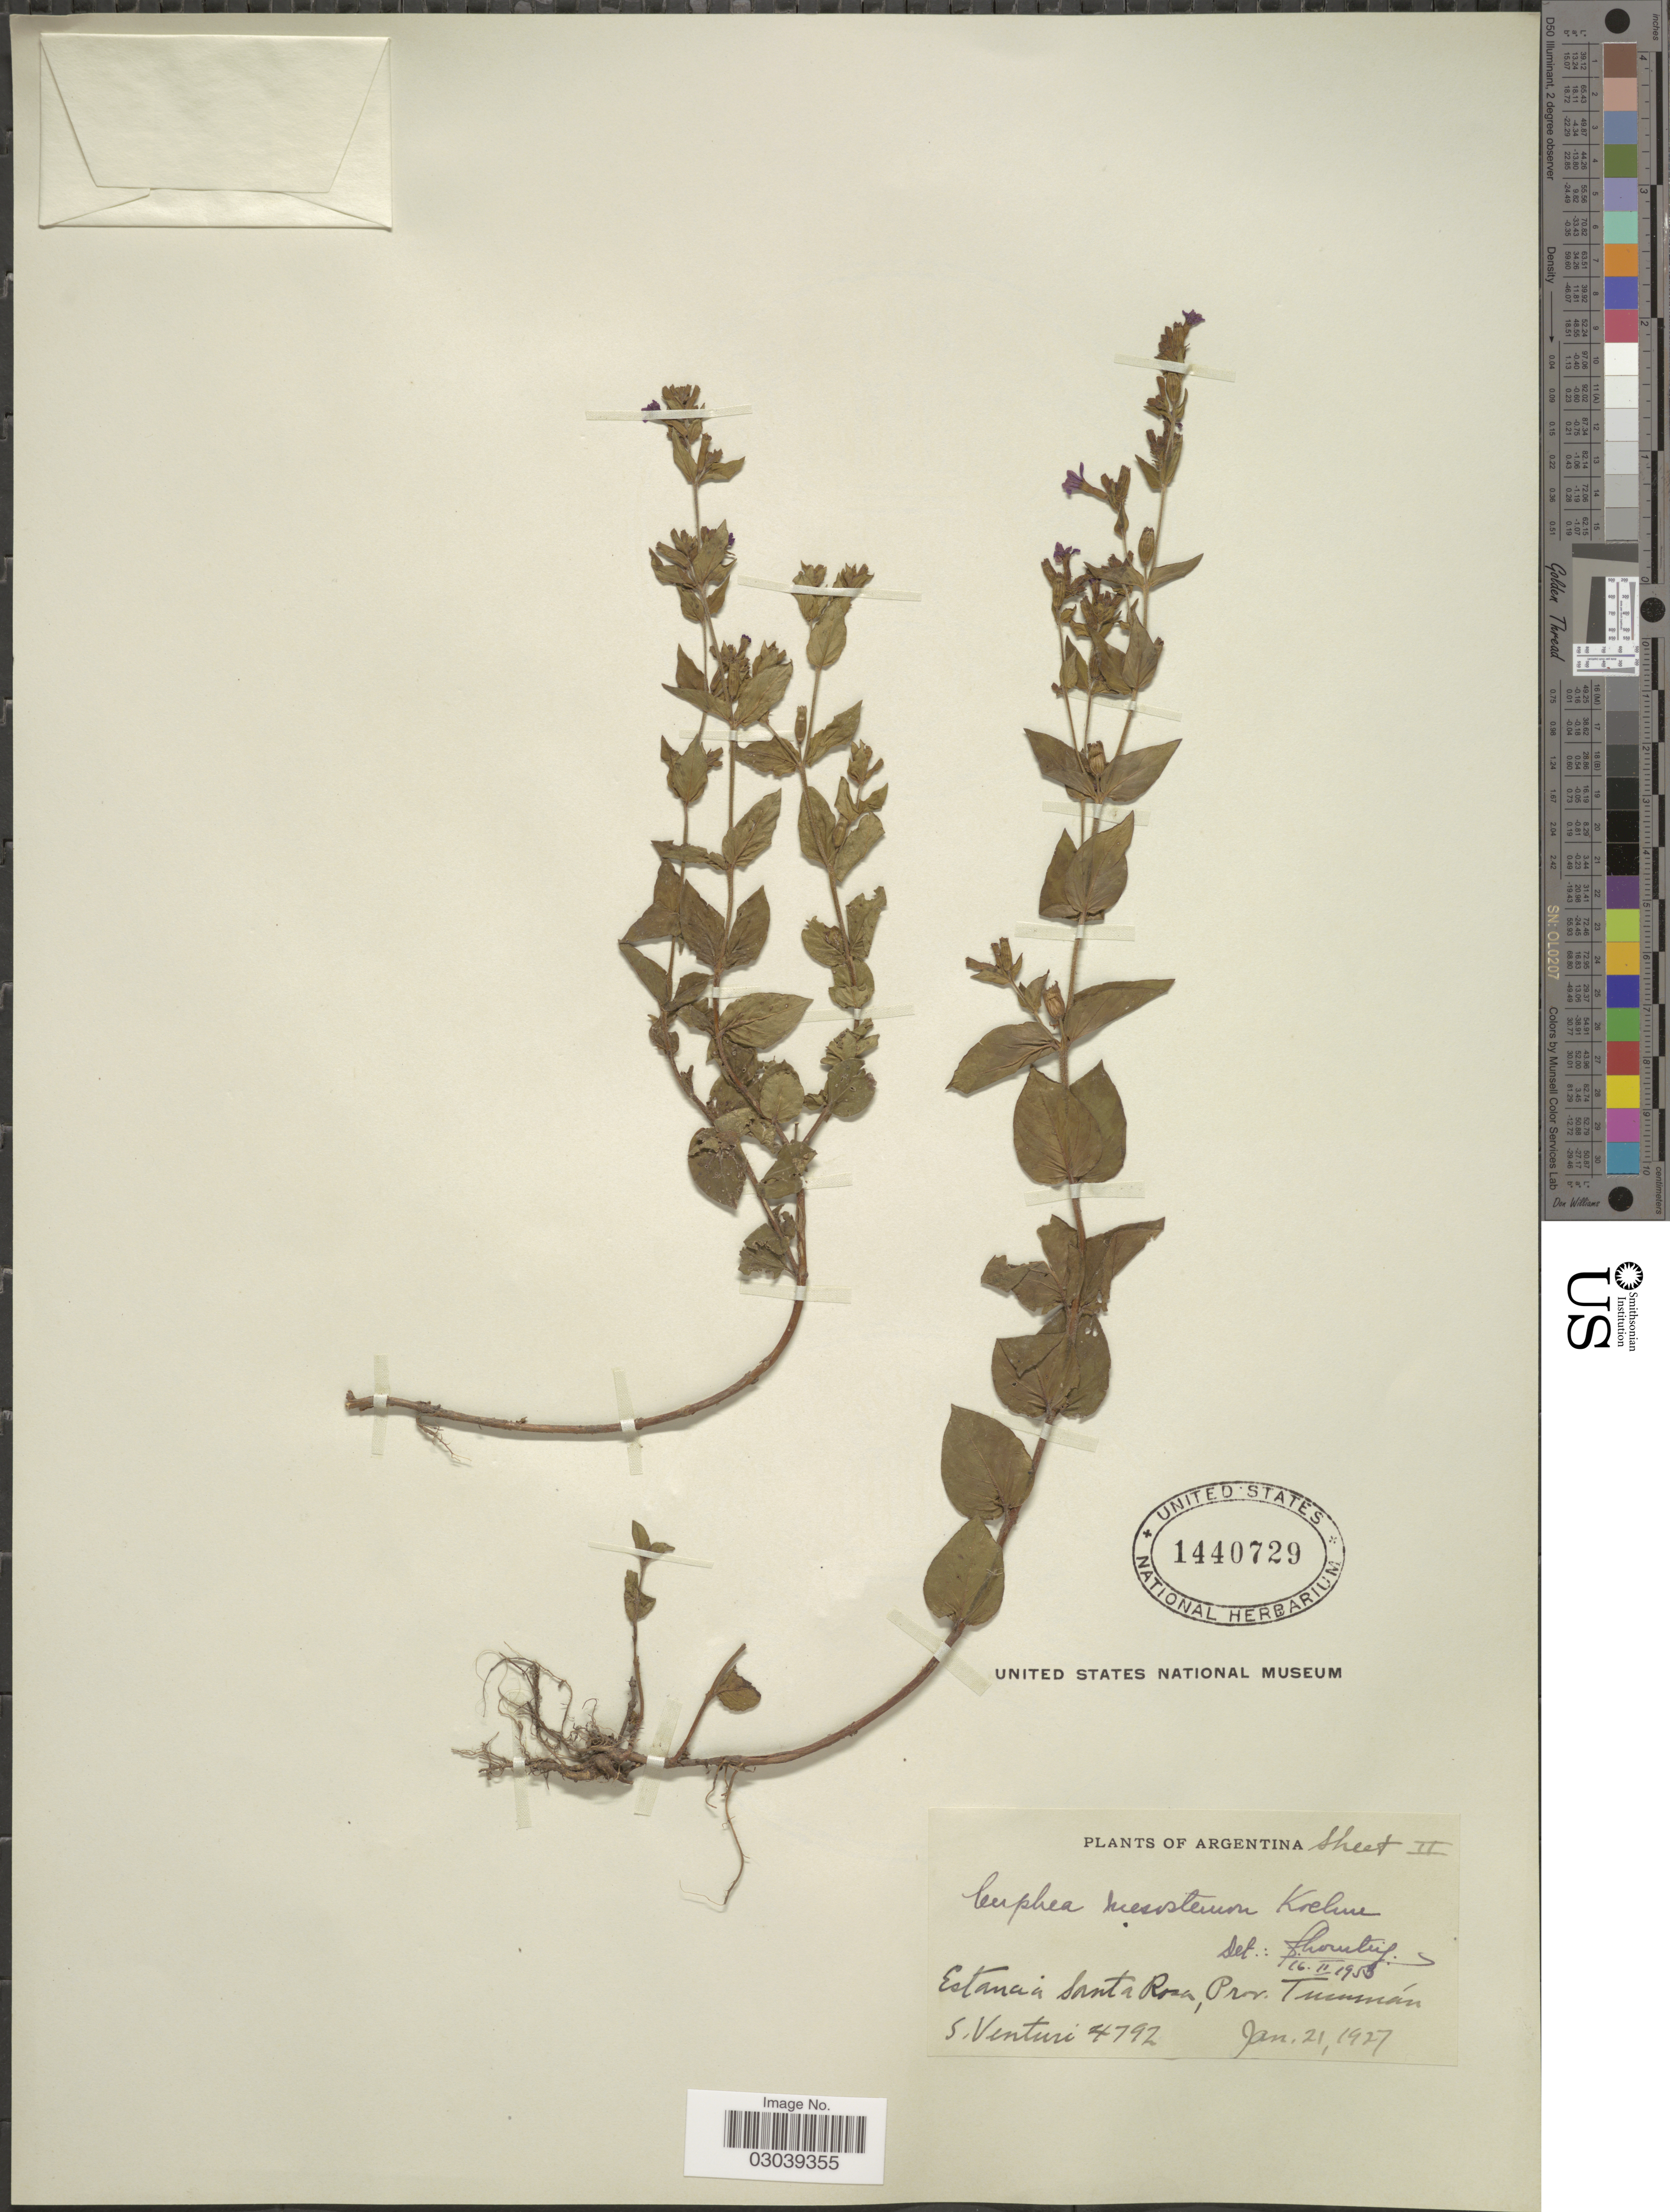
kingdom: Plantae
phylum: Tracheophyta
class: Magnoliopsida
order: Myrtales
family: Lythraceae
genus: Cuphea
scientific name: Cuphea calophylla subsp. mesostemon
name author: (Koehne) Lourteig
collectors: S. Venturi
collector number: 4792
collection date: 1927-01-21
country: Argentina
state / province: Tucuman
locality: Estancia Samta Rosa.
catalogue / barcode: US 1440729